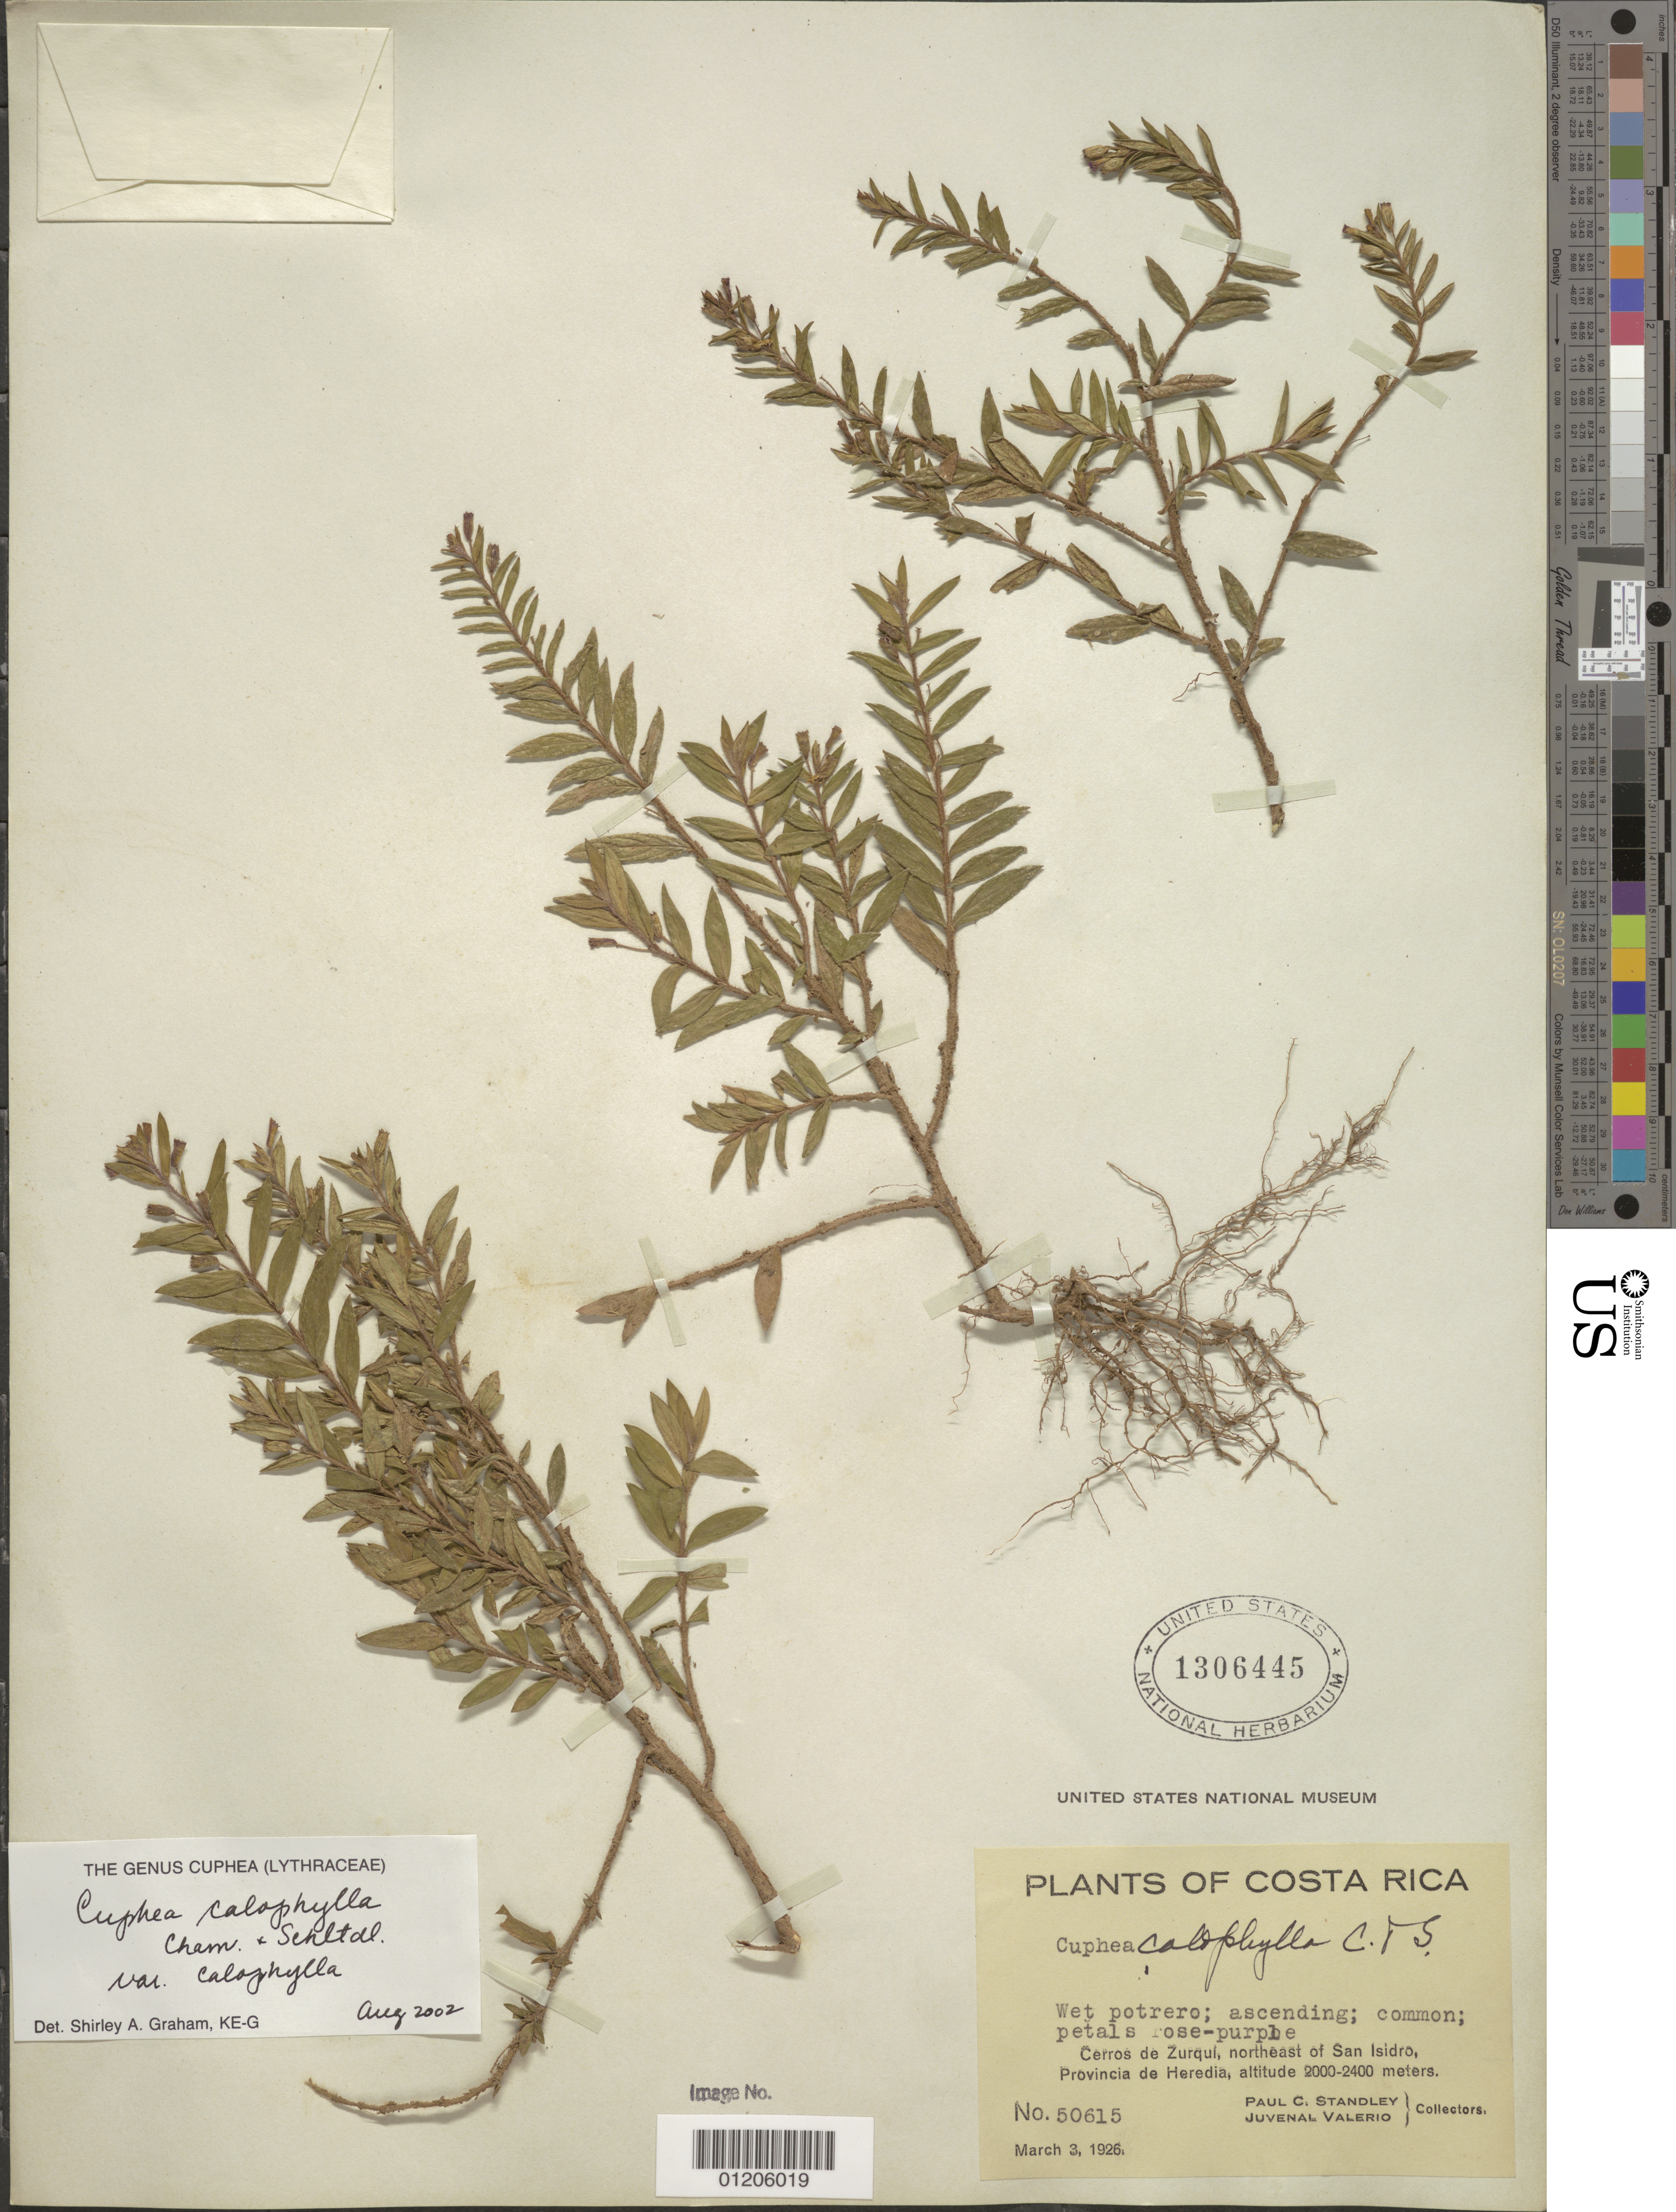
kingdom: Plantae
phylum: Tracheophyta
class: Magnoliopsida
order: Myrtales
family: Lythraceae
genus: Cuphea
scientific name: Cuphea calophylla var. calophylla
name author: Cham. & Schltdl.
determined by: Graham, S.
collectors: P. C. Standley & J. Valerio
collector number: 50615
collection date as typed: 3 Mar 1926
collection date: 1926-03-03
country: Costa Rica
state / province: Heredia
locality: Cerros de Zurquí, northeast of San Isidro.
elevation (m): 2000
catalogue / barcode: US 1306445